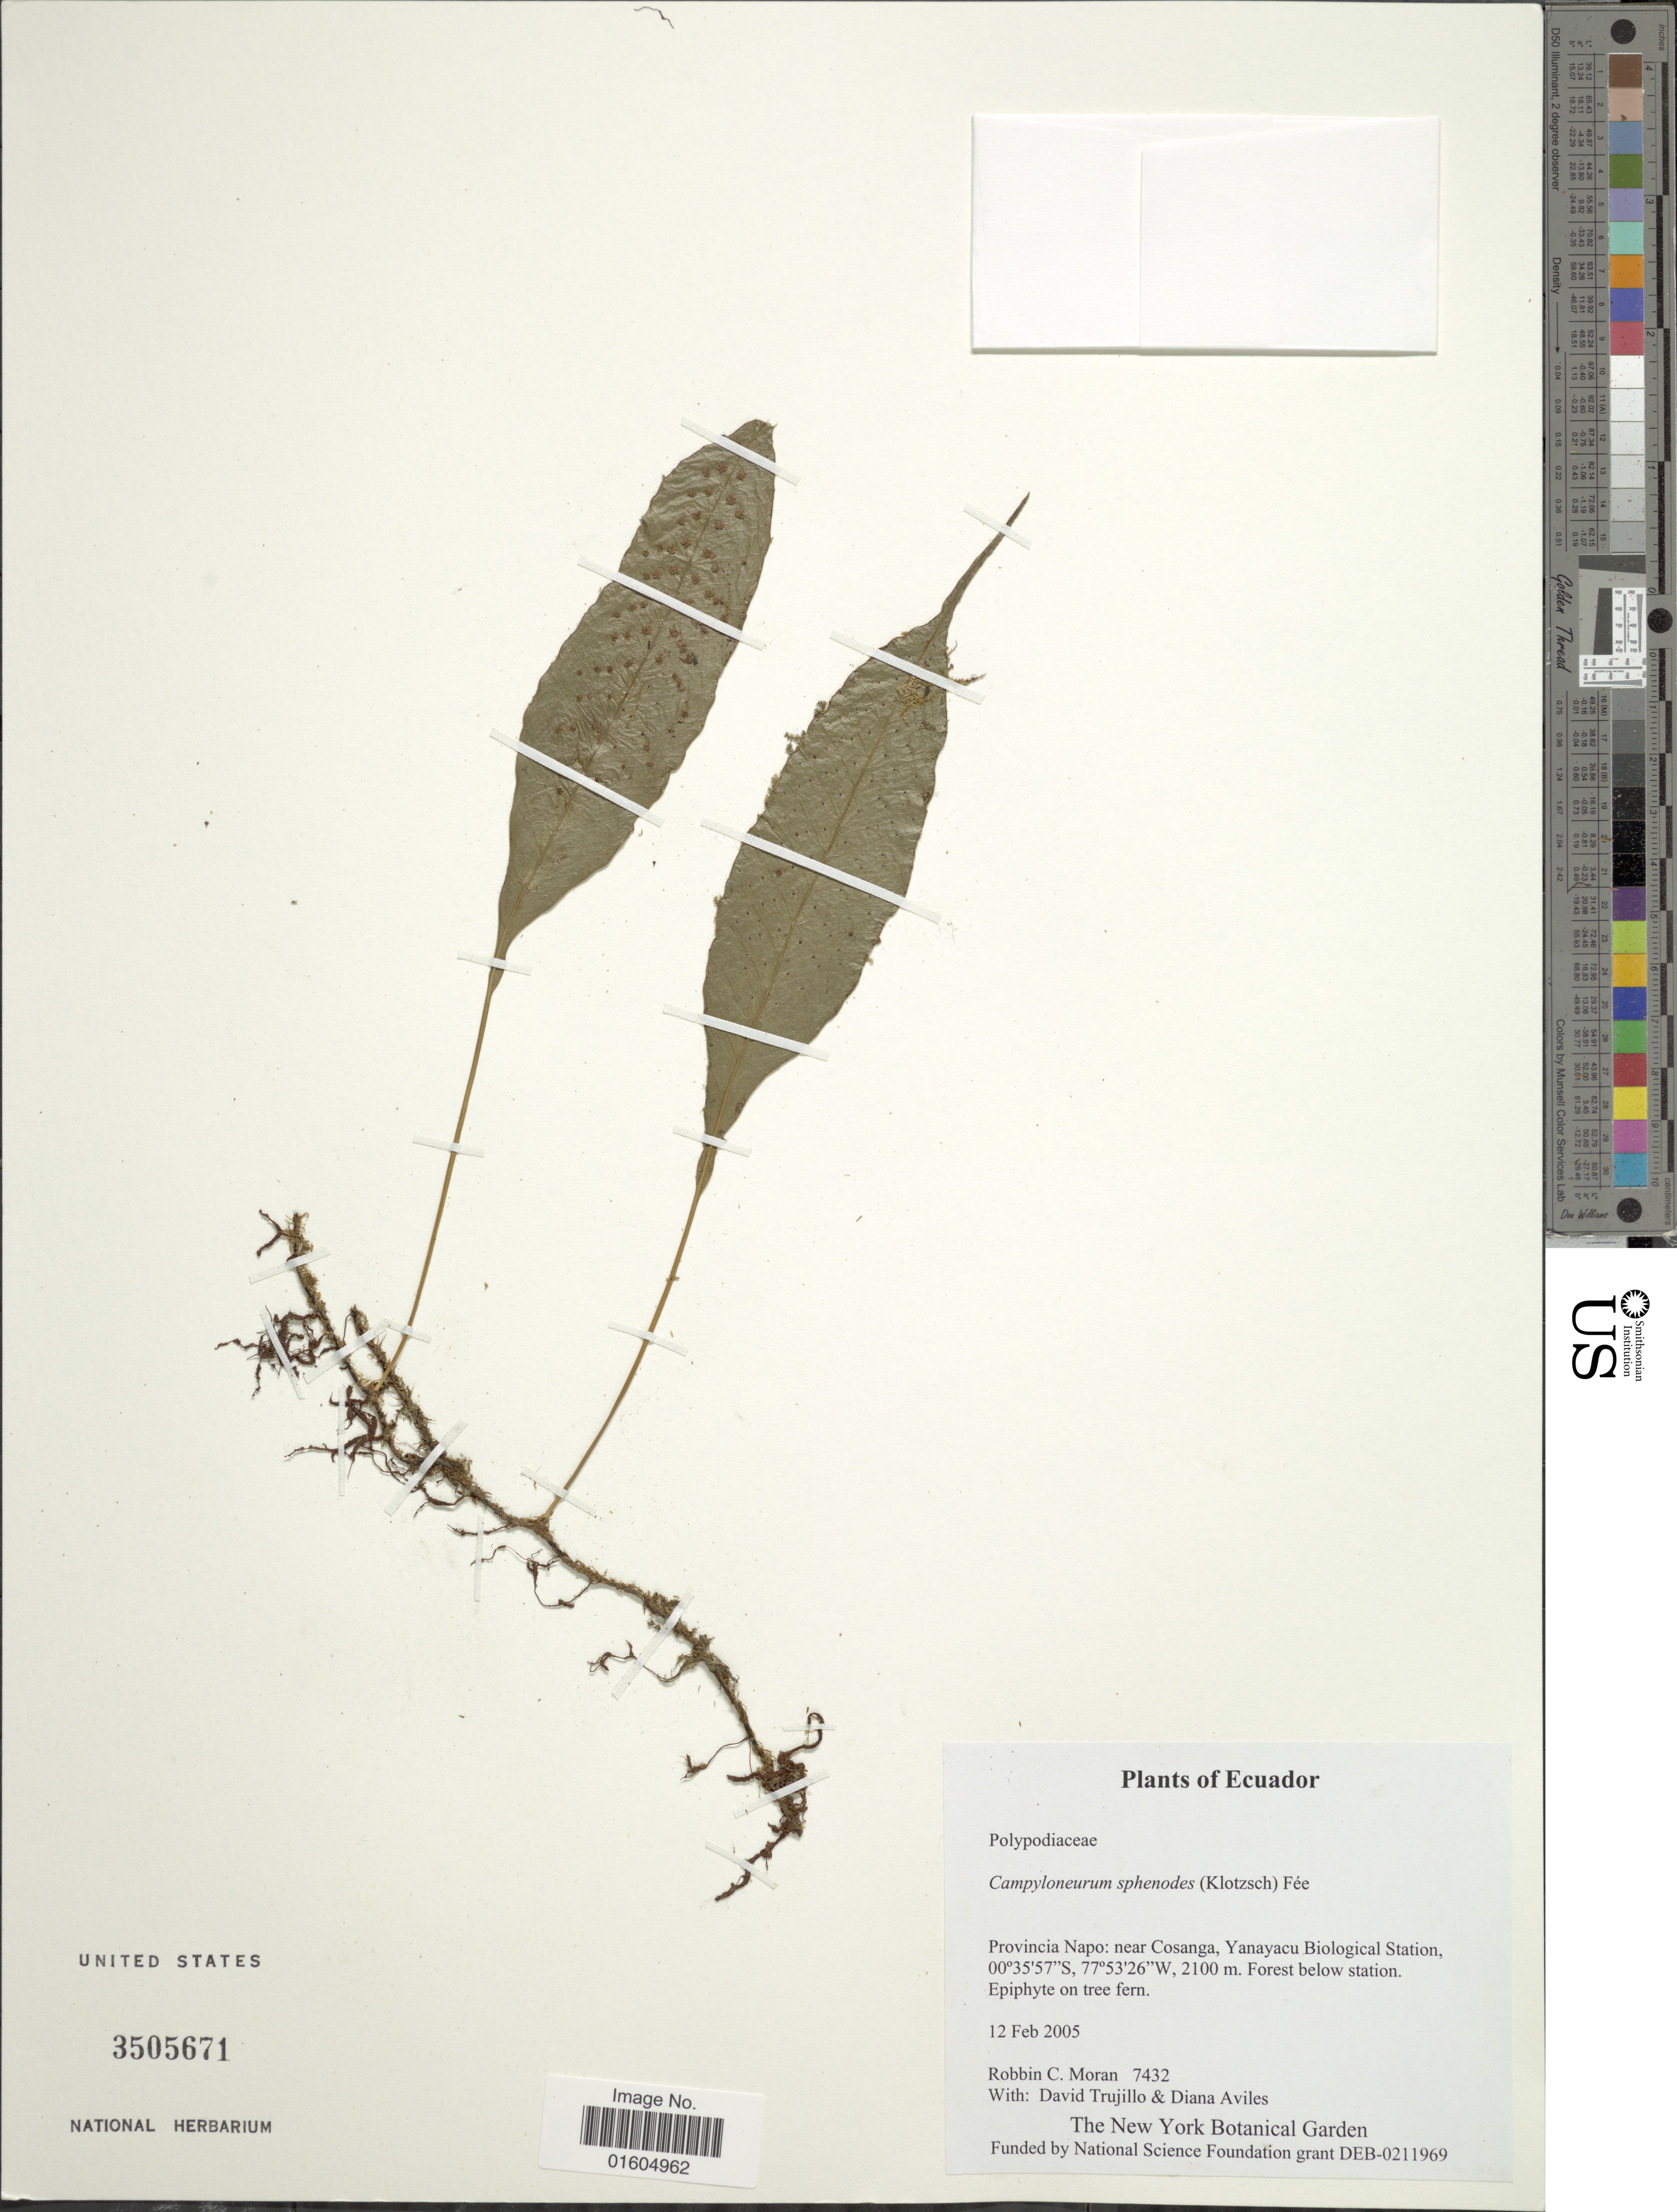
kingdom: Plantae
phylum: Tracheophyta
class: Polypodiopsida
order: Polypodiales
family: Polypodiaceae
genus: Campyloneurum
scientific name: Campyloneurum sphenodes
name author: (Kunze ex Klotzsch) Fée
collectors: R. C. Moran, D. Trujillo & D. Aviles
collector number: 7432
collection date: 2005-02-12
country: Ecuador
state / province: Napo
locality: Ecuador. Provincia Napo: near Cosanga, Yanayacu Biological Station. Forest below station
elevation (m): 2100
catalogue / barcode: US 3505671